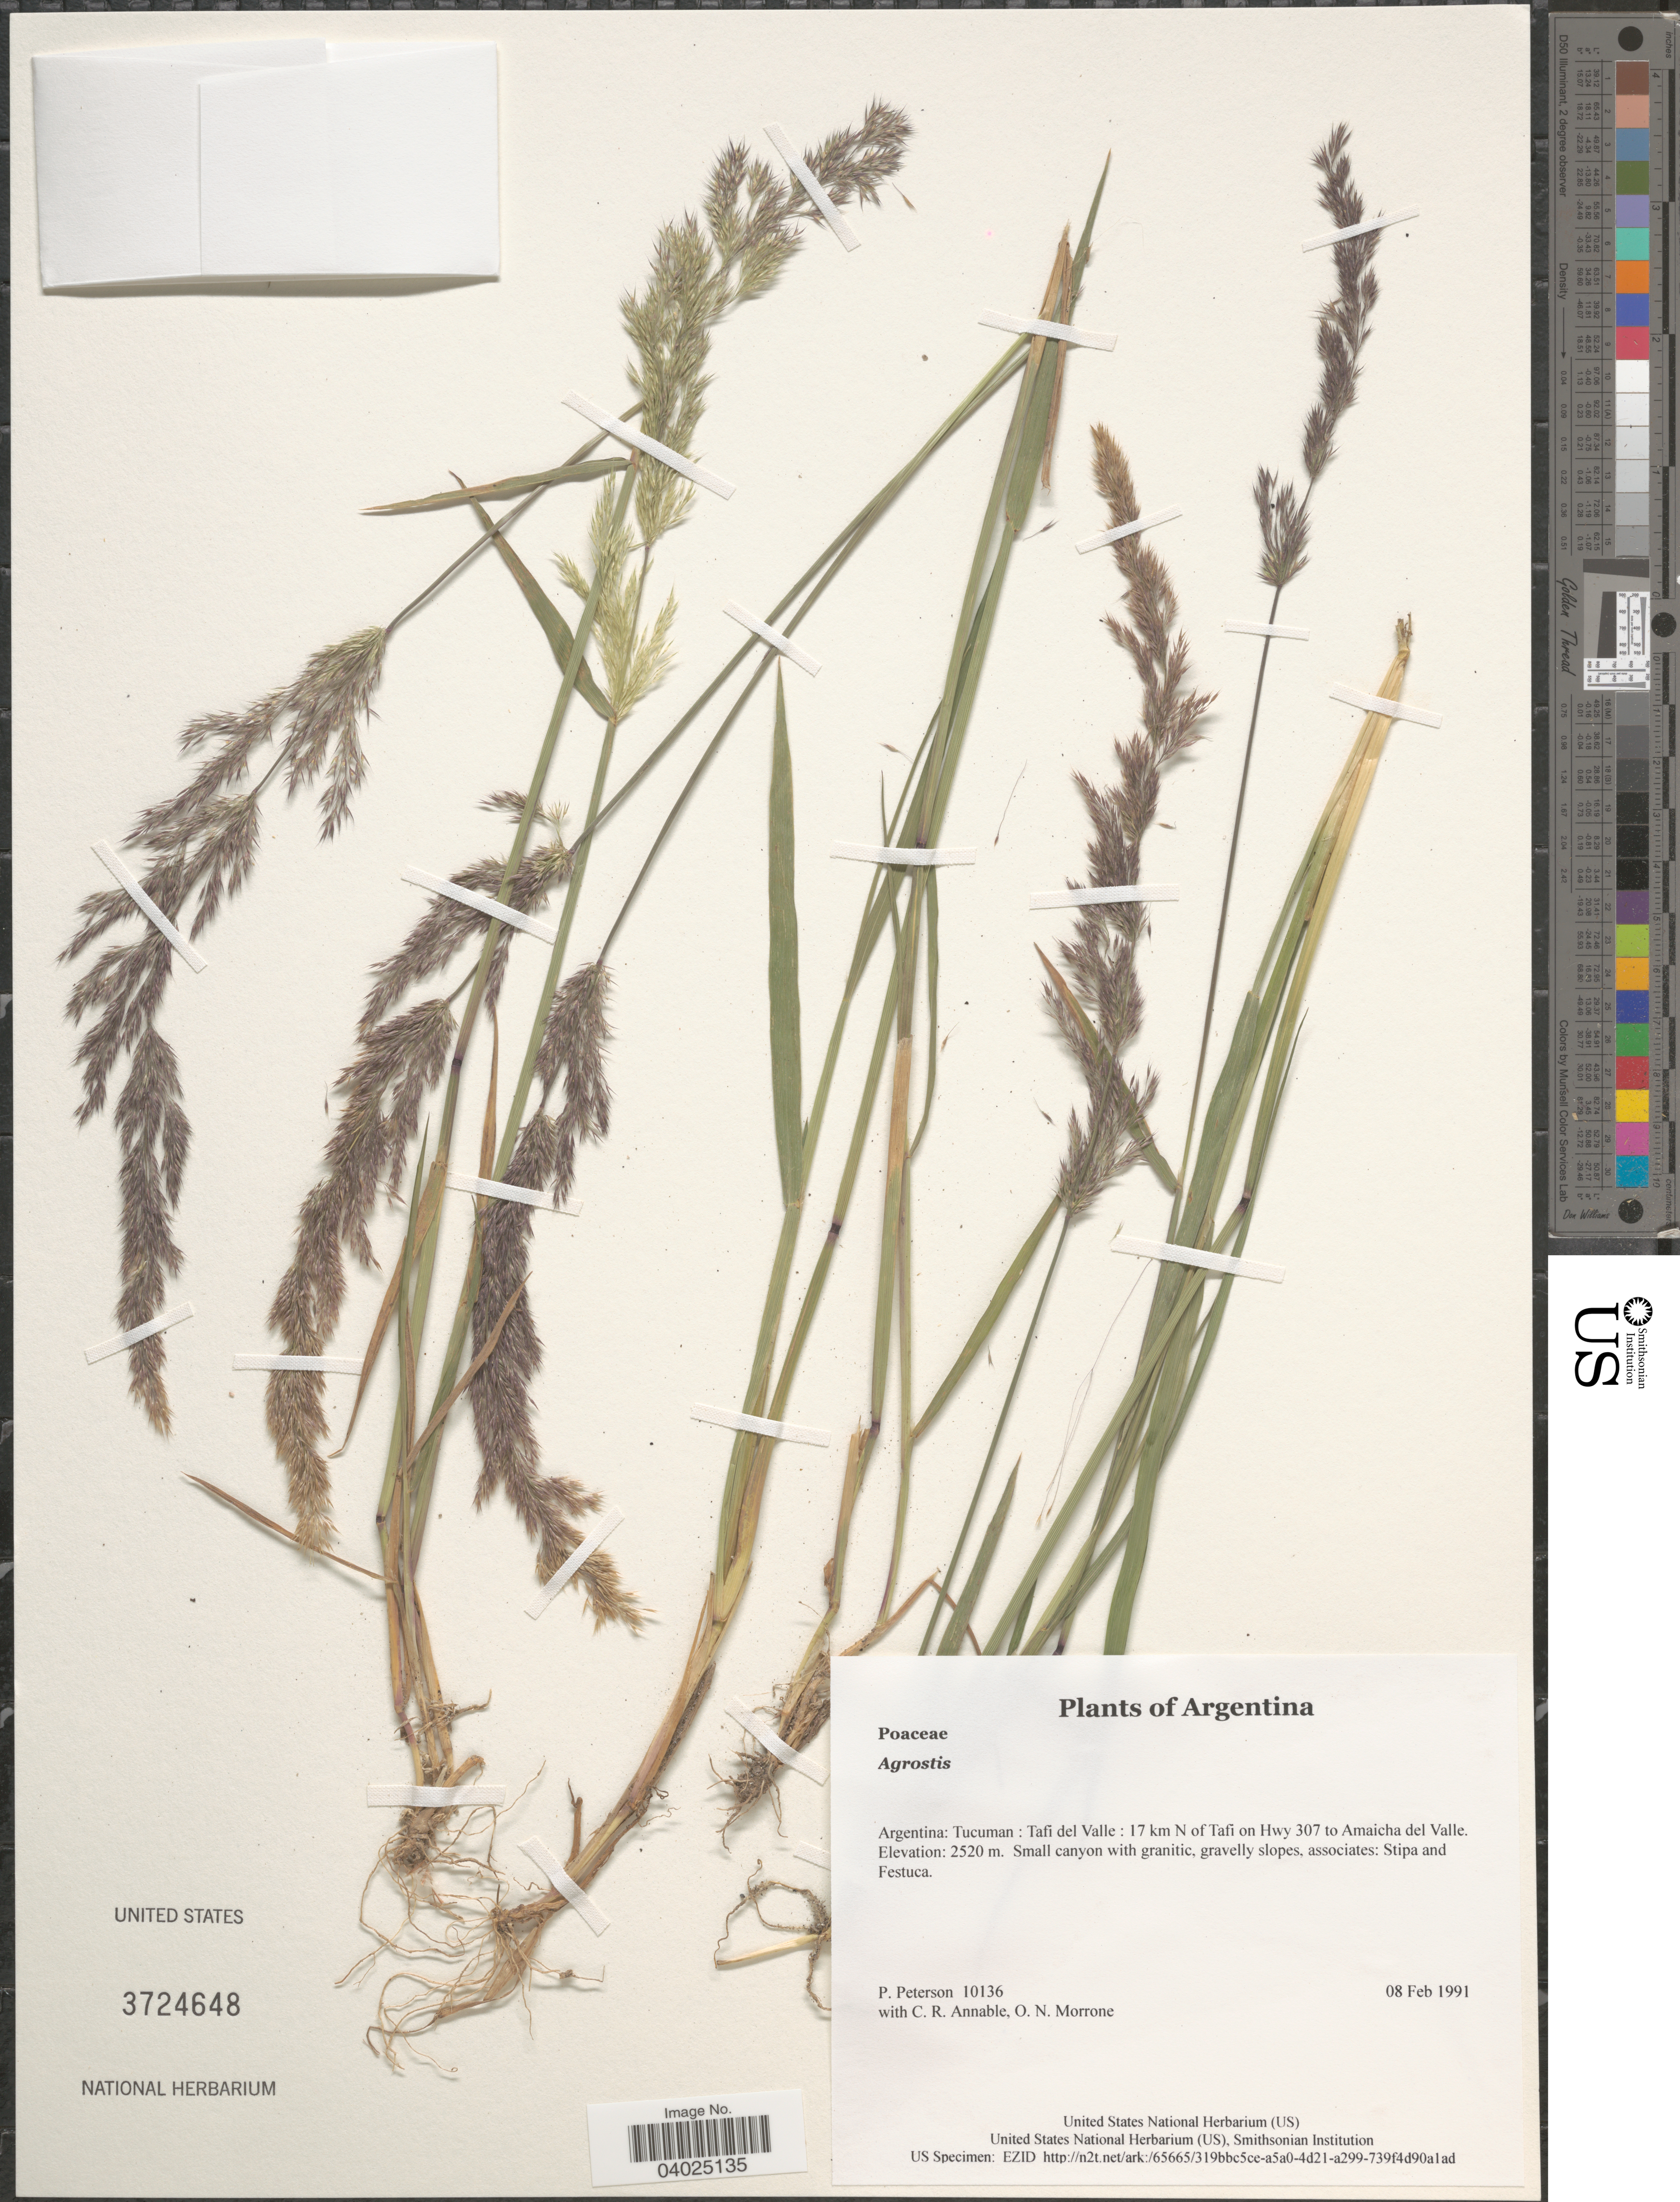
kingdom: Plantae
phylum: Tracheophyta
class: Liliopsida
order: Poales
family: Poaceae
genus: Agrostis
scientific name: Agrostis sp.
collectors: P. Peterson, C. R. Annable & O. N. Morrone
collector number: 10136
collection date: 1991-02-08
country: Argentina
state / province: Tucuman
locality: Tafi del Valle: 17 km N of Tafi on Hwy 307 to Amaicha del Valle.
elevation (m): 2520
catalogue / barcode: US 3724648